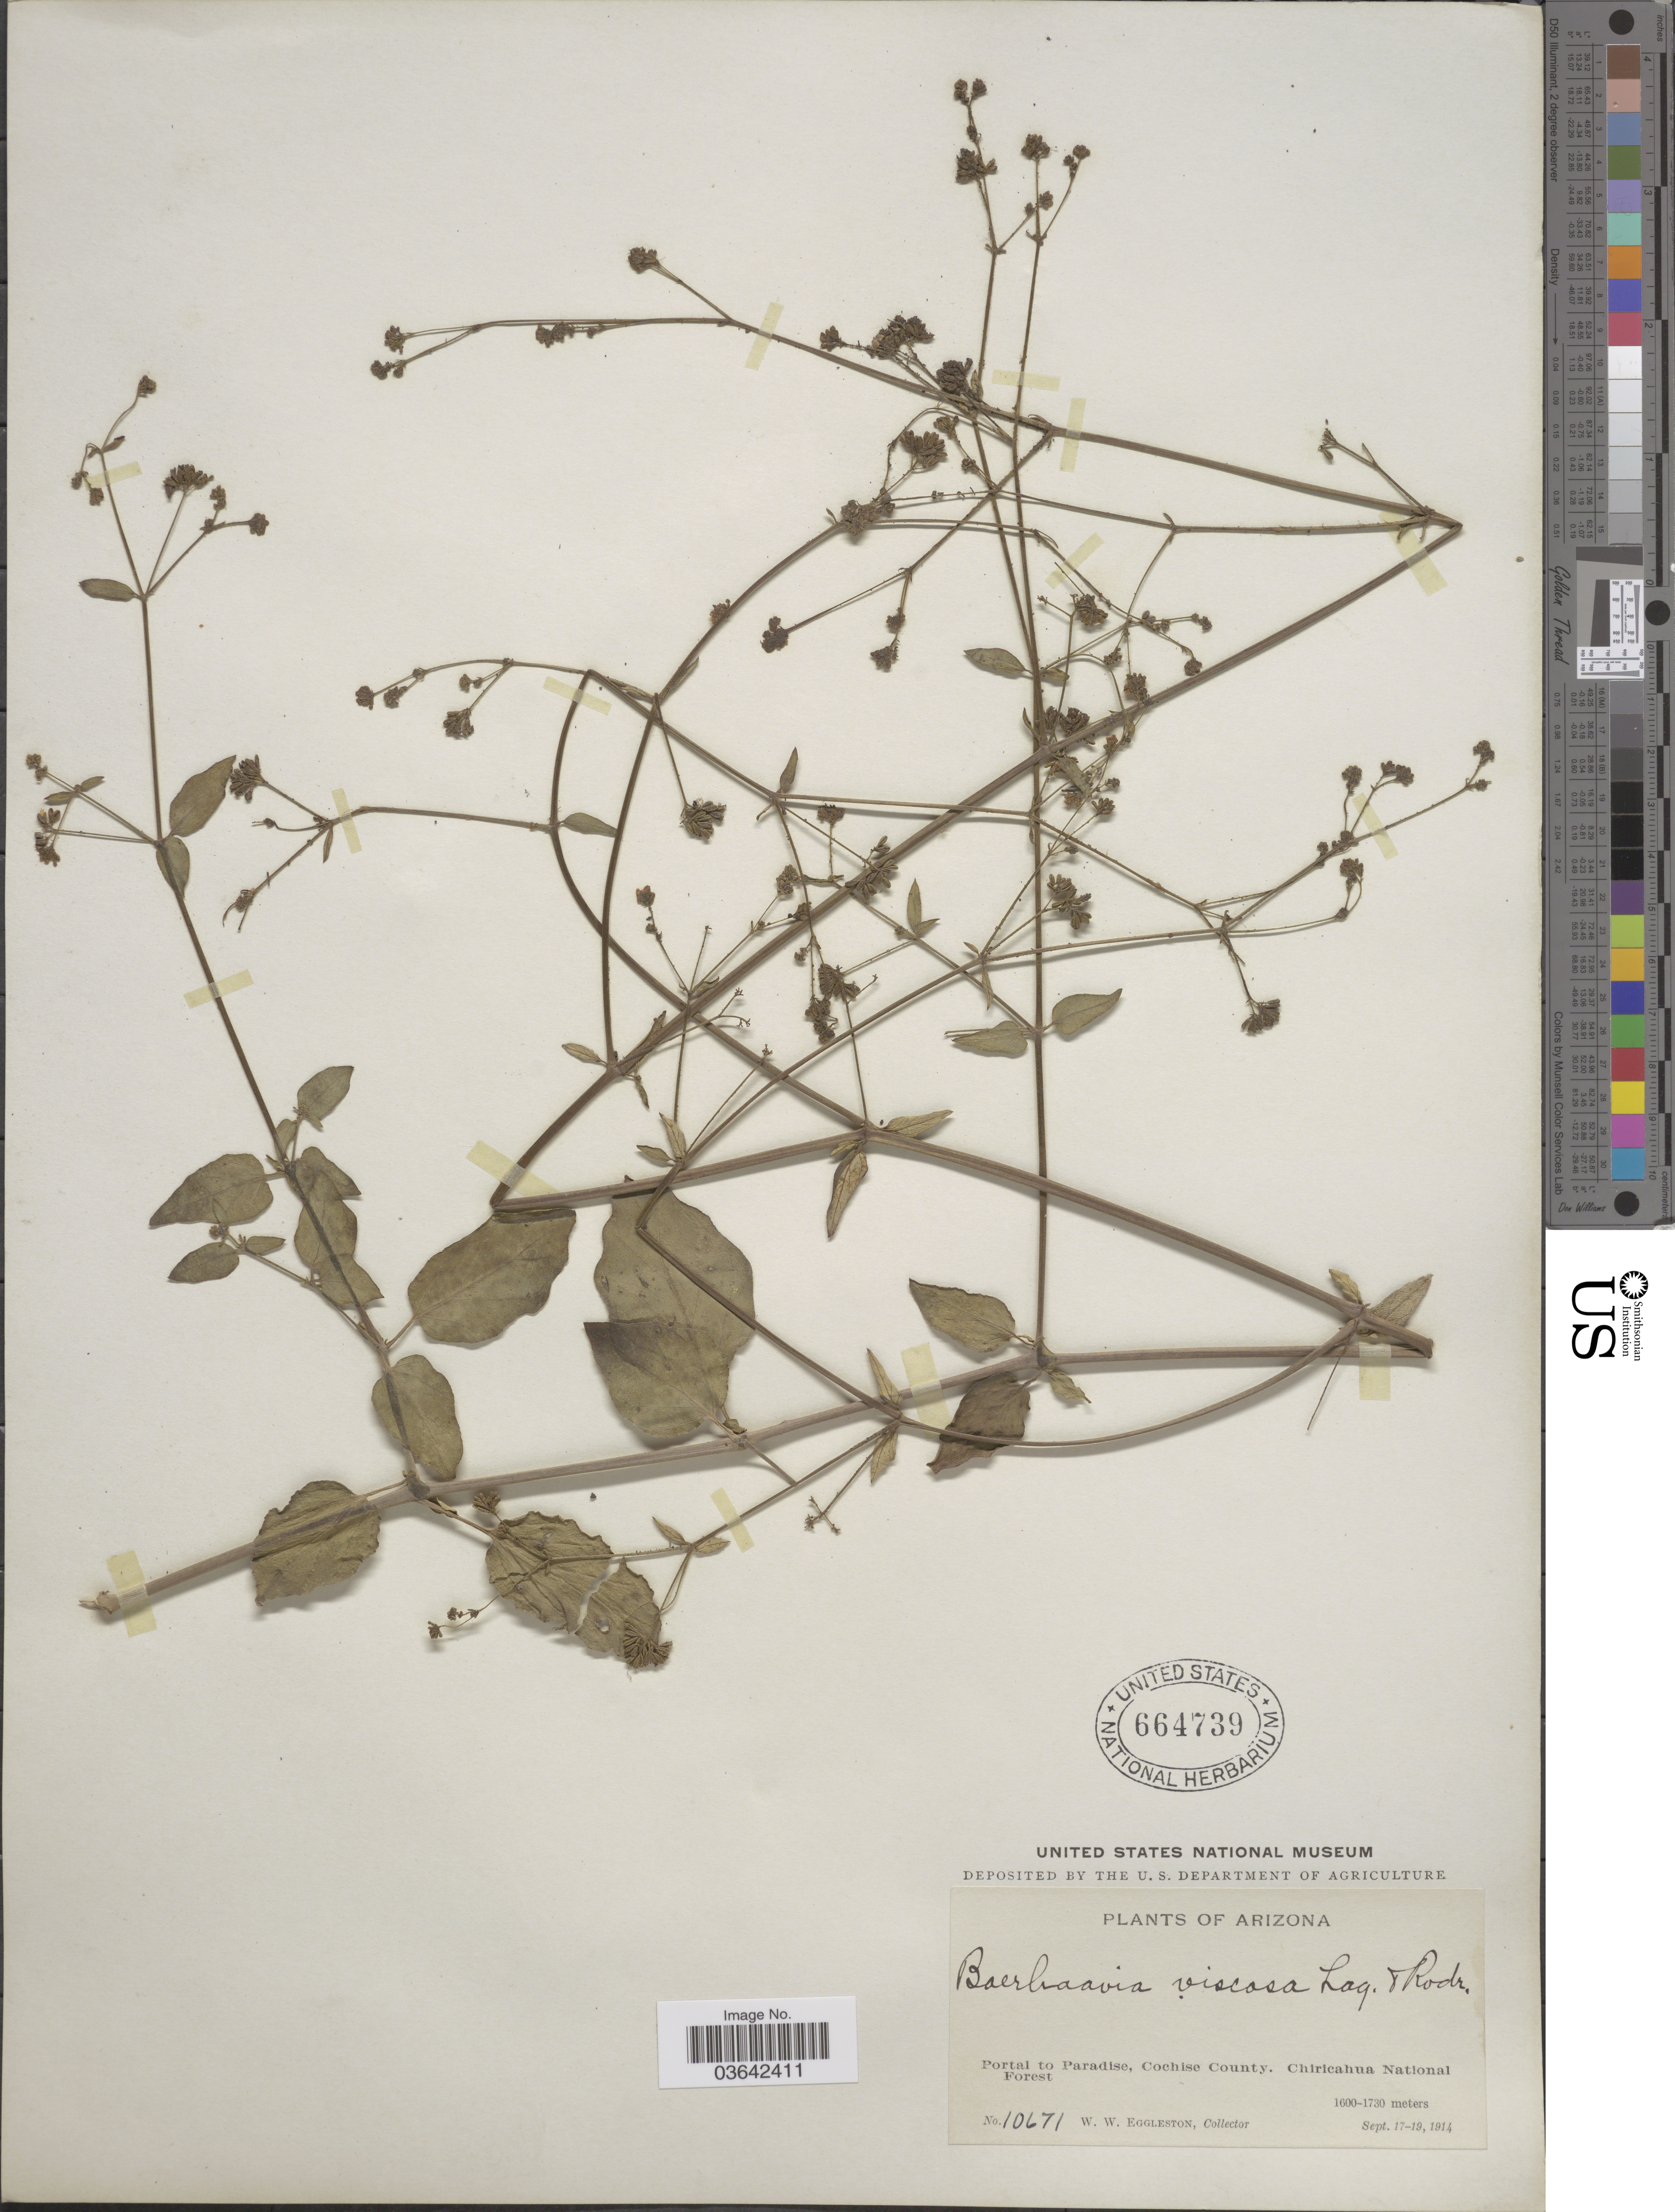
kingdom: Plantae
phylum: Tracheophyta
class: Magnoliopsida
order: Caryophyllales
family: Nyctaginaceae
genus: Boerhavia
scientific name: Boerhavia coccinea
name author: Mill.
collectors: W. W. Eggleston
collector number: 10671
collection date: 1914-09-17/1914-09-19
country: United States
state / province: Arizona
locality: Portal to Paradise, Cochise County. Chiricahua National Forest.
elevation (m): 1600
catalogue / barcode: US 664739